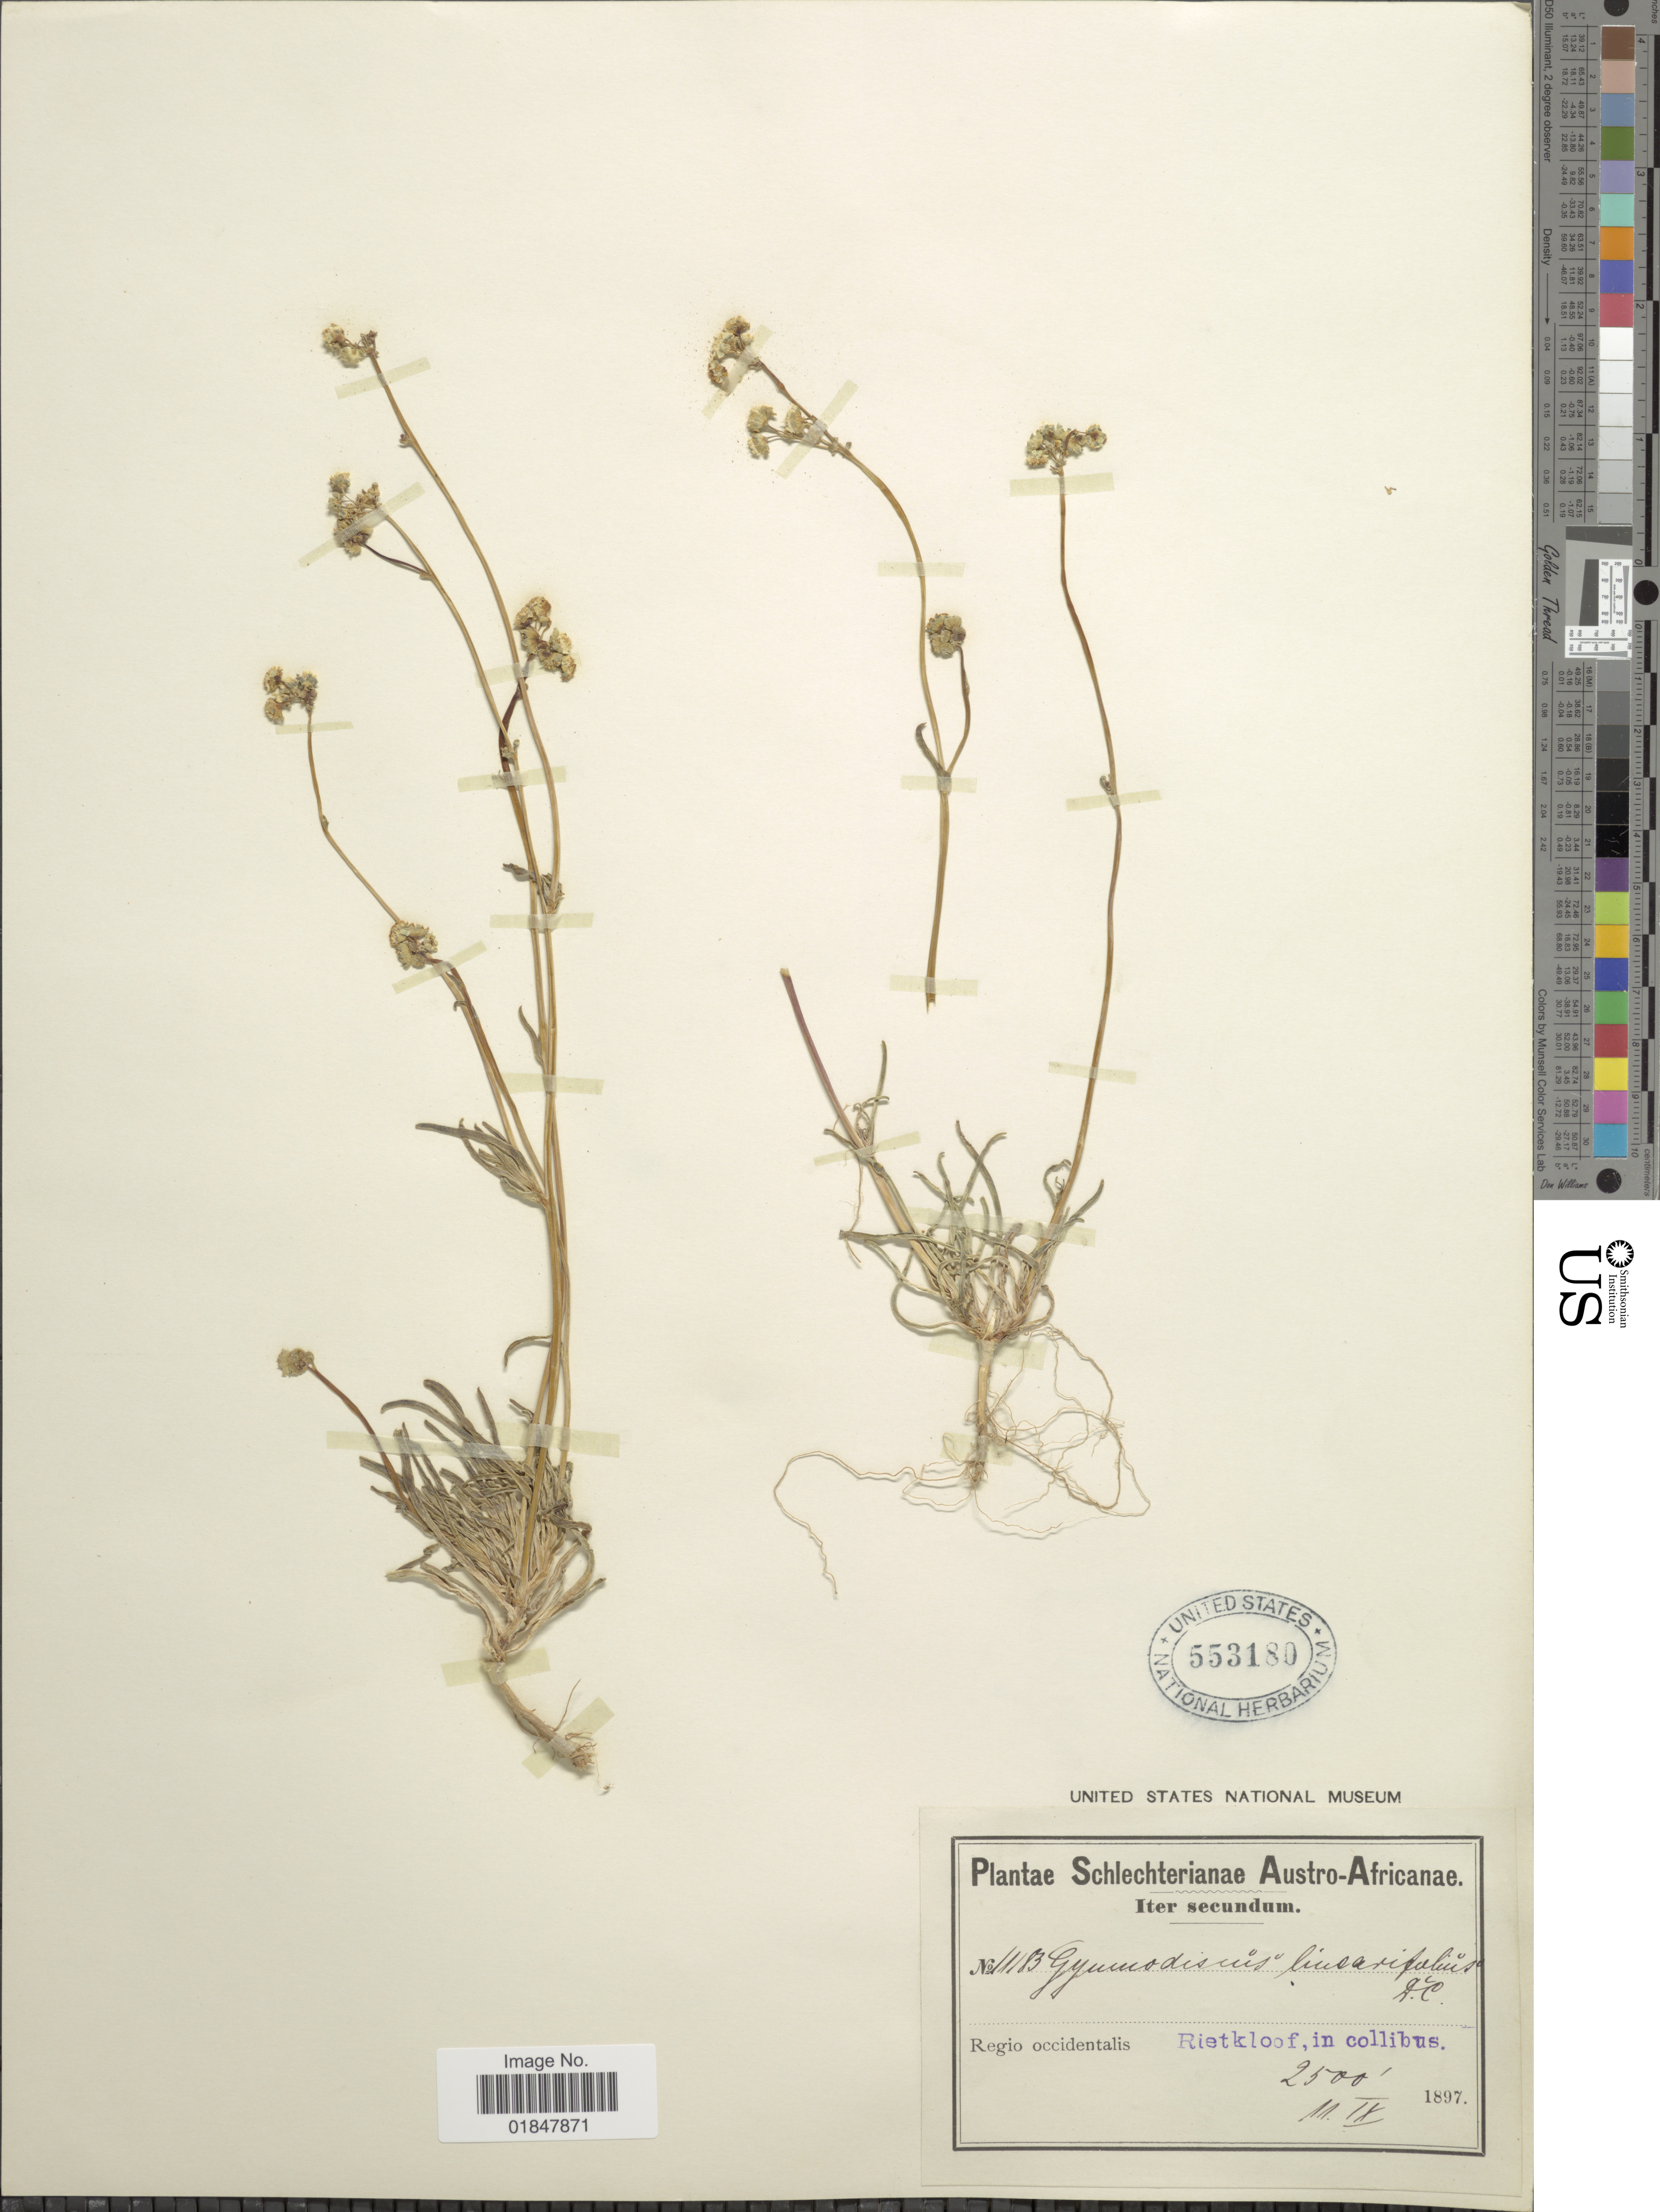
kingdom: Plantae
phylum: Tracheophyta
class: Magnoliopsida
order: Asterales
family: Asteraceae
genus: Gymnodiscus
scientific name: Gymnodiscus linearifolius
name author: DC.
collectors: Schlechter, --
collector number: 11183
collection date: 1897-09-11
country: South Africa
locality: Austro-Africanae, Regio occidentalis, Rietkloof, in collibus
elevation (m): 762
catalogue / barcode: US 553180